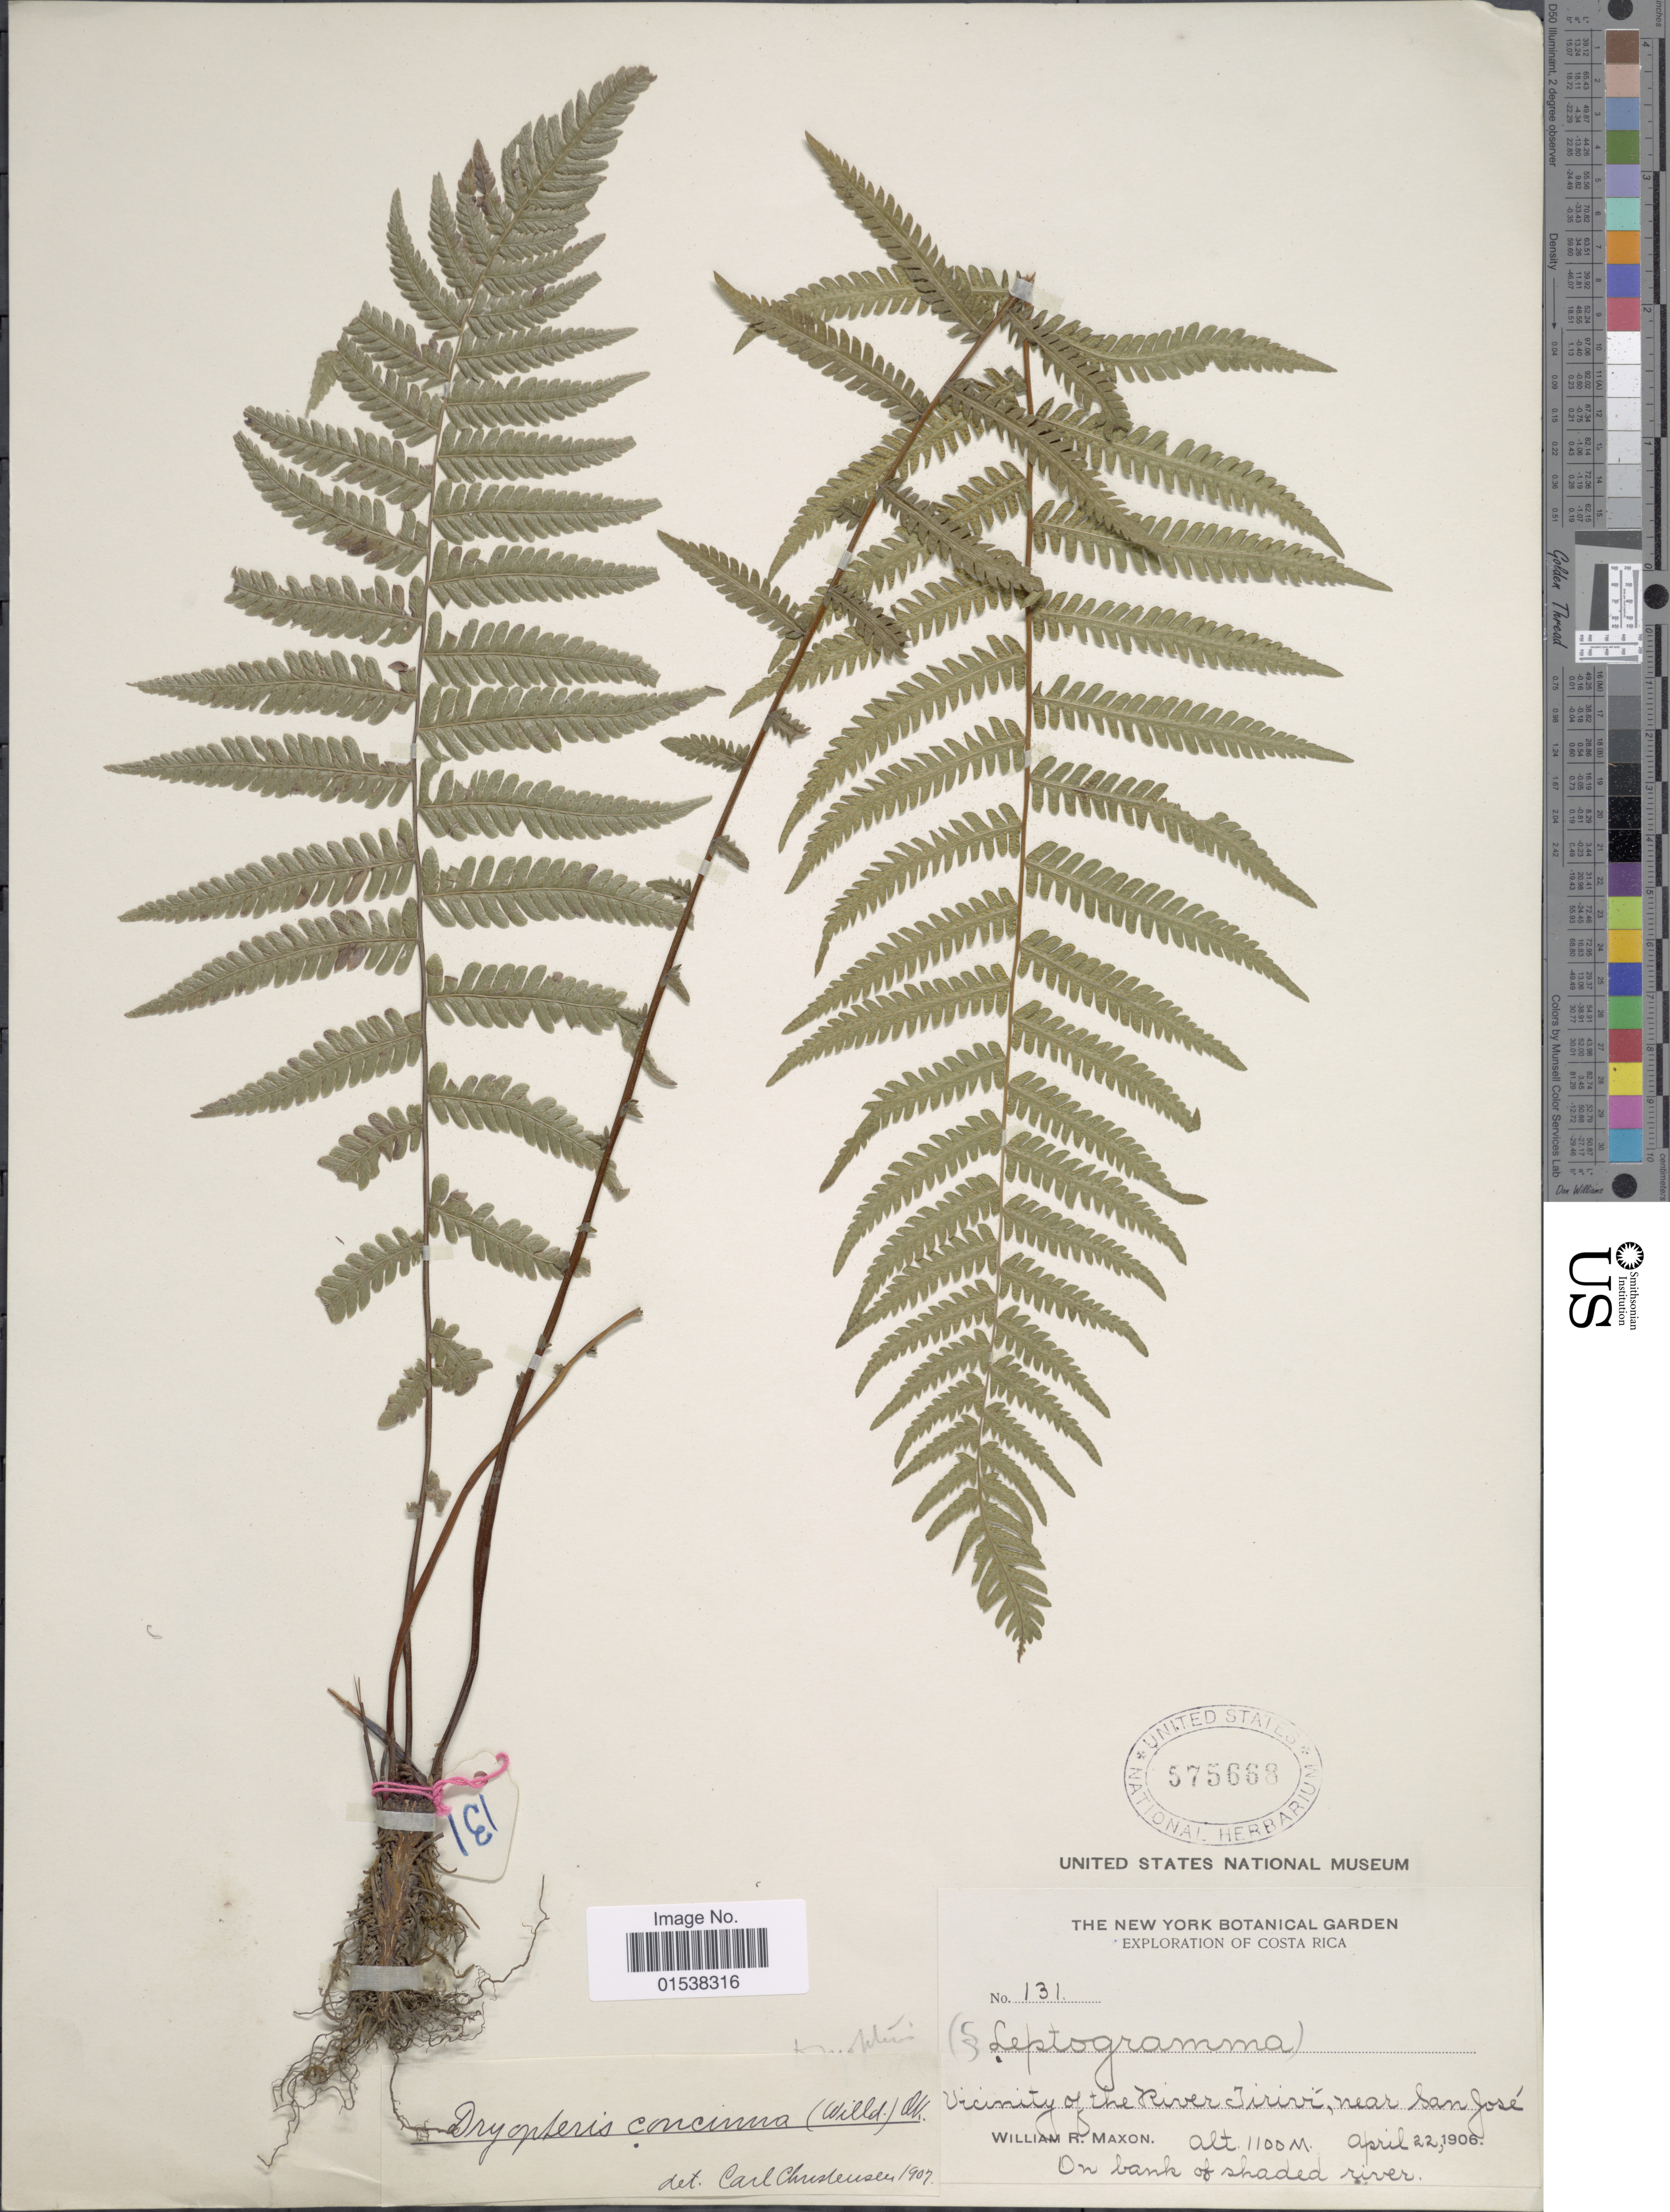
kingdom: Plantae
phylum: Tracheophyta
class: Polypodiopsida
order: Polypodiales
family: Thelypteridaceae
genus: Amauropelta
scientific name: Amauropelta concinna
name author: (Willd.) Pic. Serm.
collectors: W. R. Maxon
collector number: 131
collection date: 1906-04-22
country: Costa Rica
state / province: San José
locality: Vicinity of the River Tirivi, near San Jose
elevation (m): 1100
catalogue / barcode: US 575668